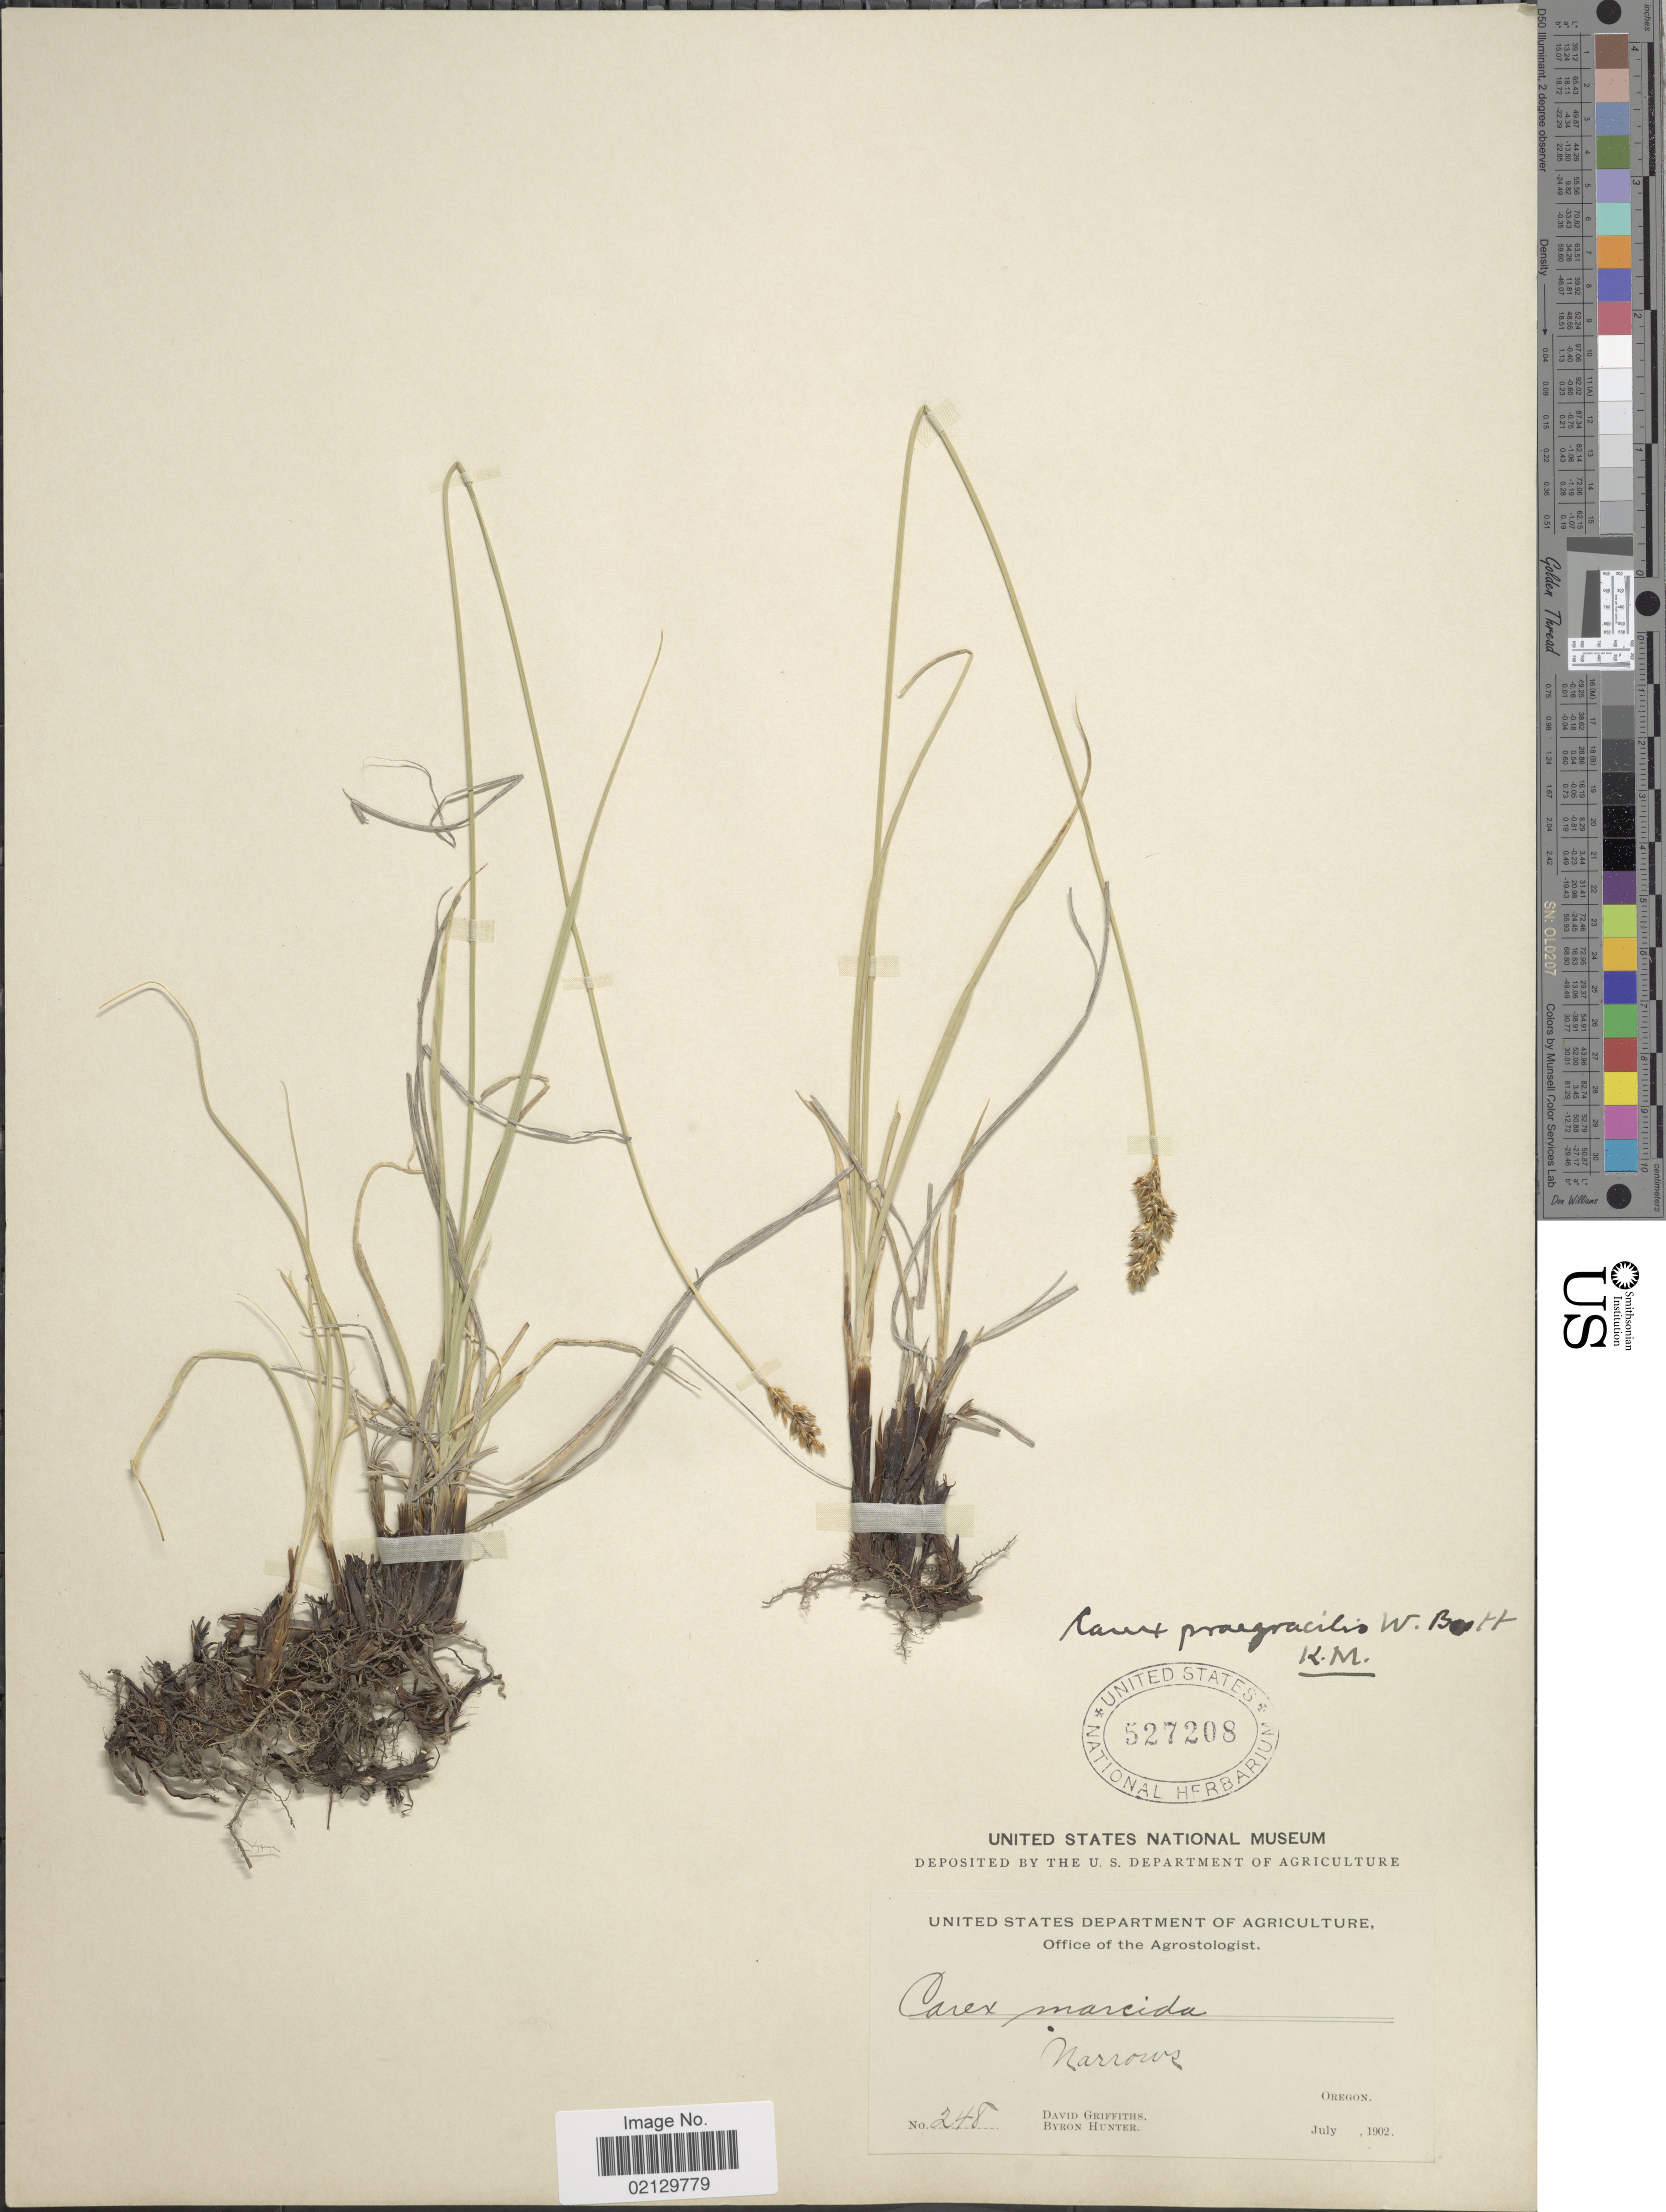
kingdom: Plantae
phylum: Tracheophyta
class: Liliopsida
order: Poales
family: Cyperaceae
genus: Carex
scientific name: Carex praegracilis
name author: W. Boott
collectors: D. Griffiths & B. Hunter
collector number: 248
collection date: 1902-07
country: United States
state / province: Oregon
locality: Narrows, Oregon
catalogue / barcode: US 527208